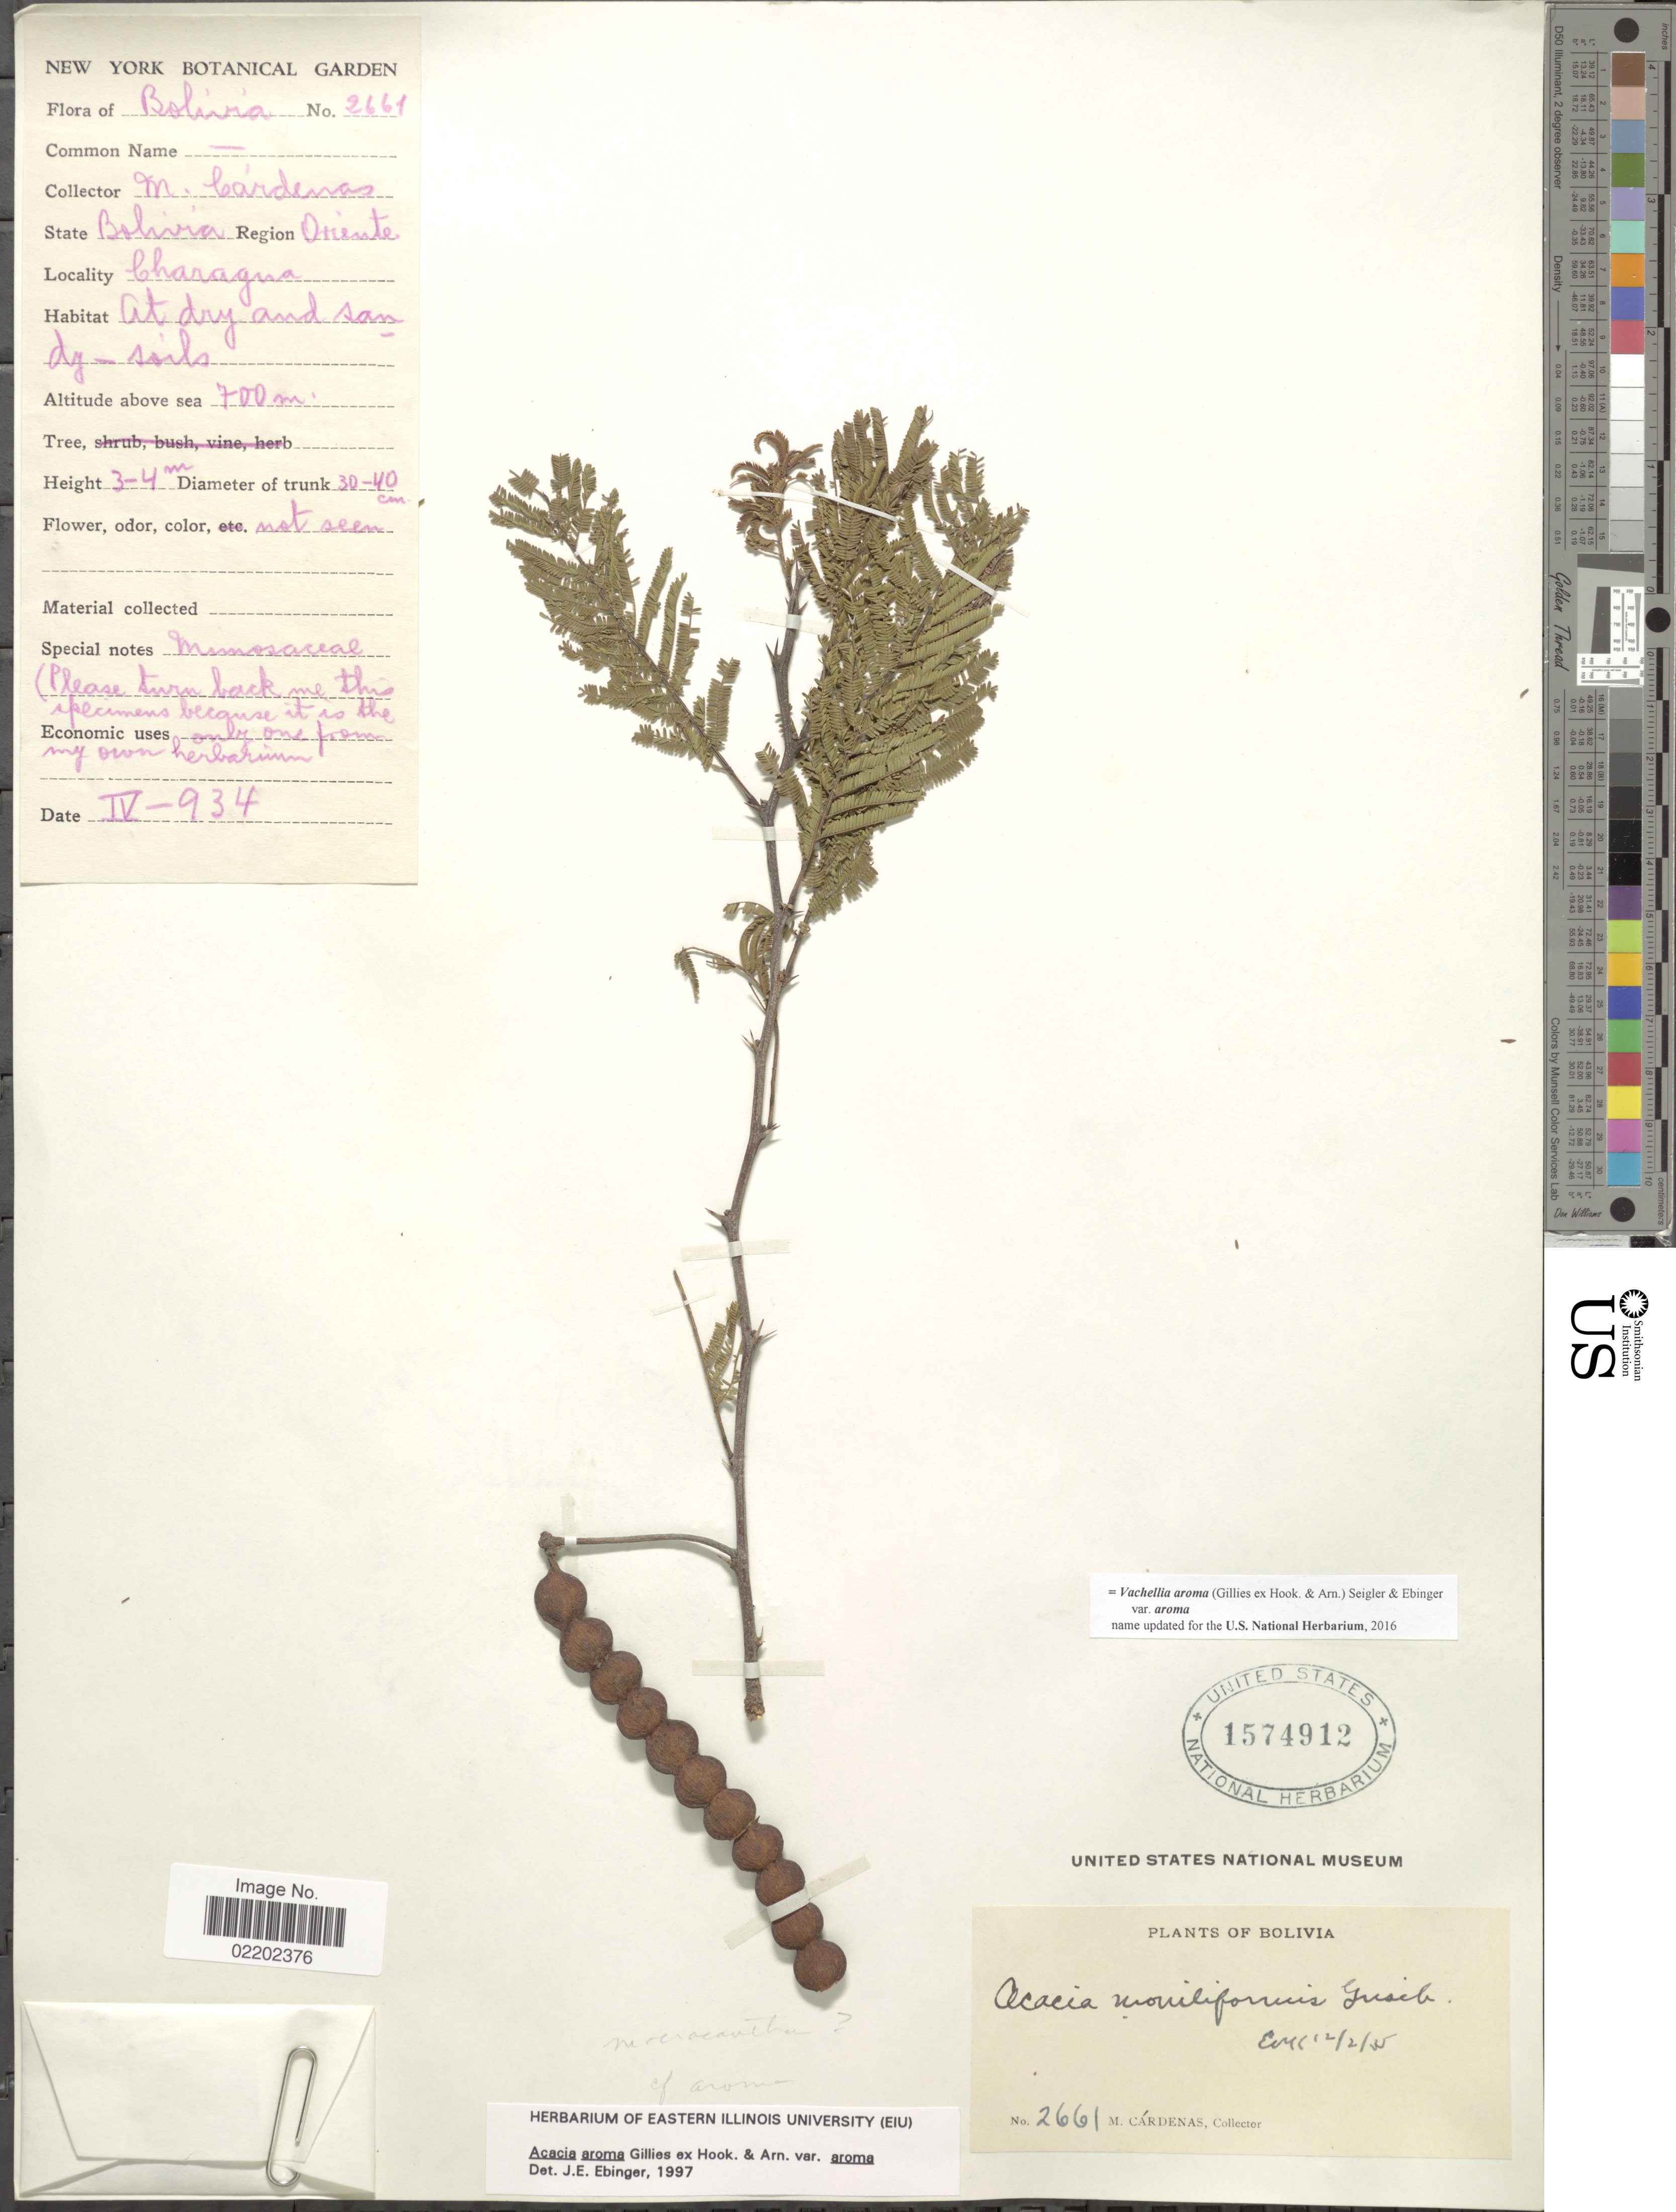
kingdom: Plantae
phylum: Tracheophyta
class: Magnoliopsida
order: Fabales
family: Fabaceae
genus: Vachellia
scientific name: Vachellia aroma var. aroma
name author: (Gillies ex Hook. & Arn.) Seigler & Ebinger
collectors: M. Cárdenas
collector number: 2661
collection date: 1934-04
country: Bolivia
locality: Region Oriente, Charagua, At dry and sandy - soils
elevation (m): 700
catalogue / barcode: US 1574912